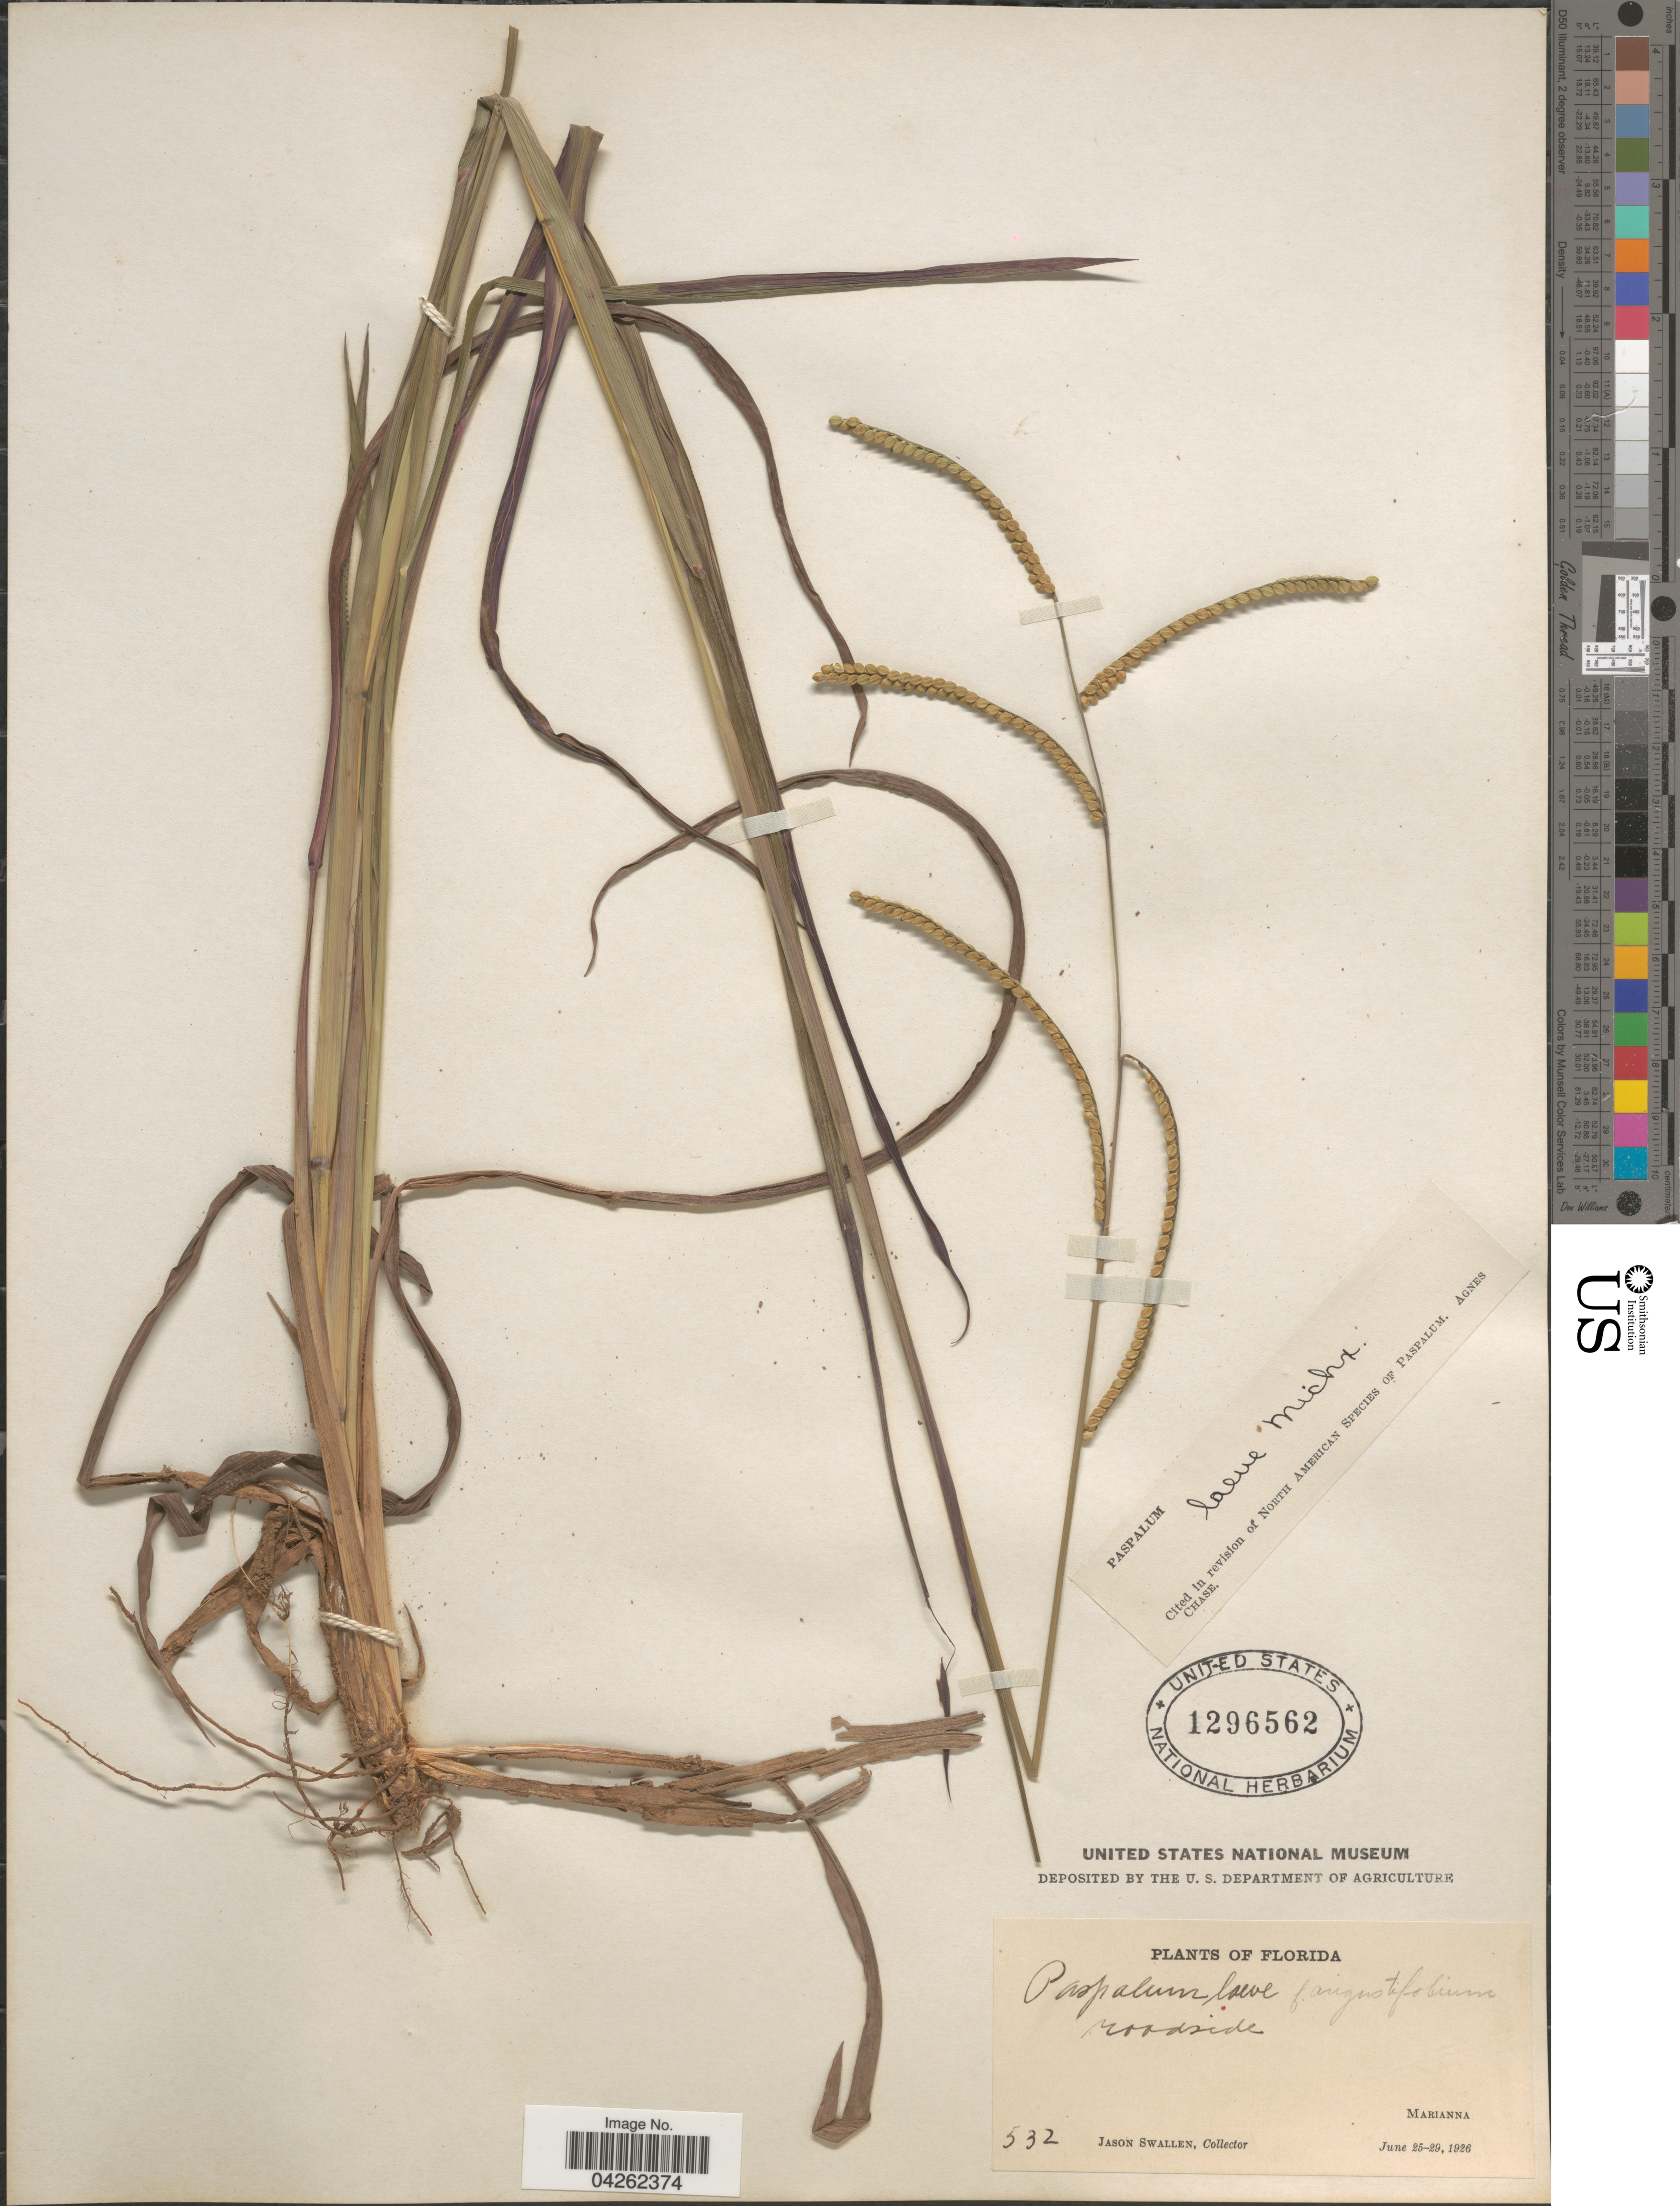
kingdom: Plantae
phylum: Tracheophyta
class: Liliopsida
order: Poales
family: Poaceae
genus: Paspalum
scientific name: Paspalum laeve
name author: Michx.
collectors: J. R. Swallen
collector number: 532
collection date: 1926-06-25/1926-06-29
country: United States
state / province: Florida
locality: Roadside. Marianna.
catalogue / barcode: US 1296562